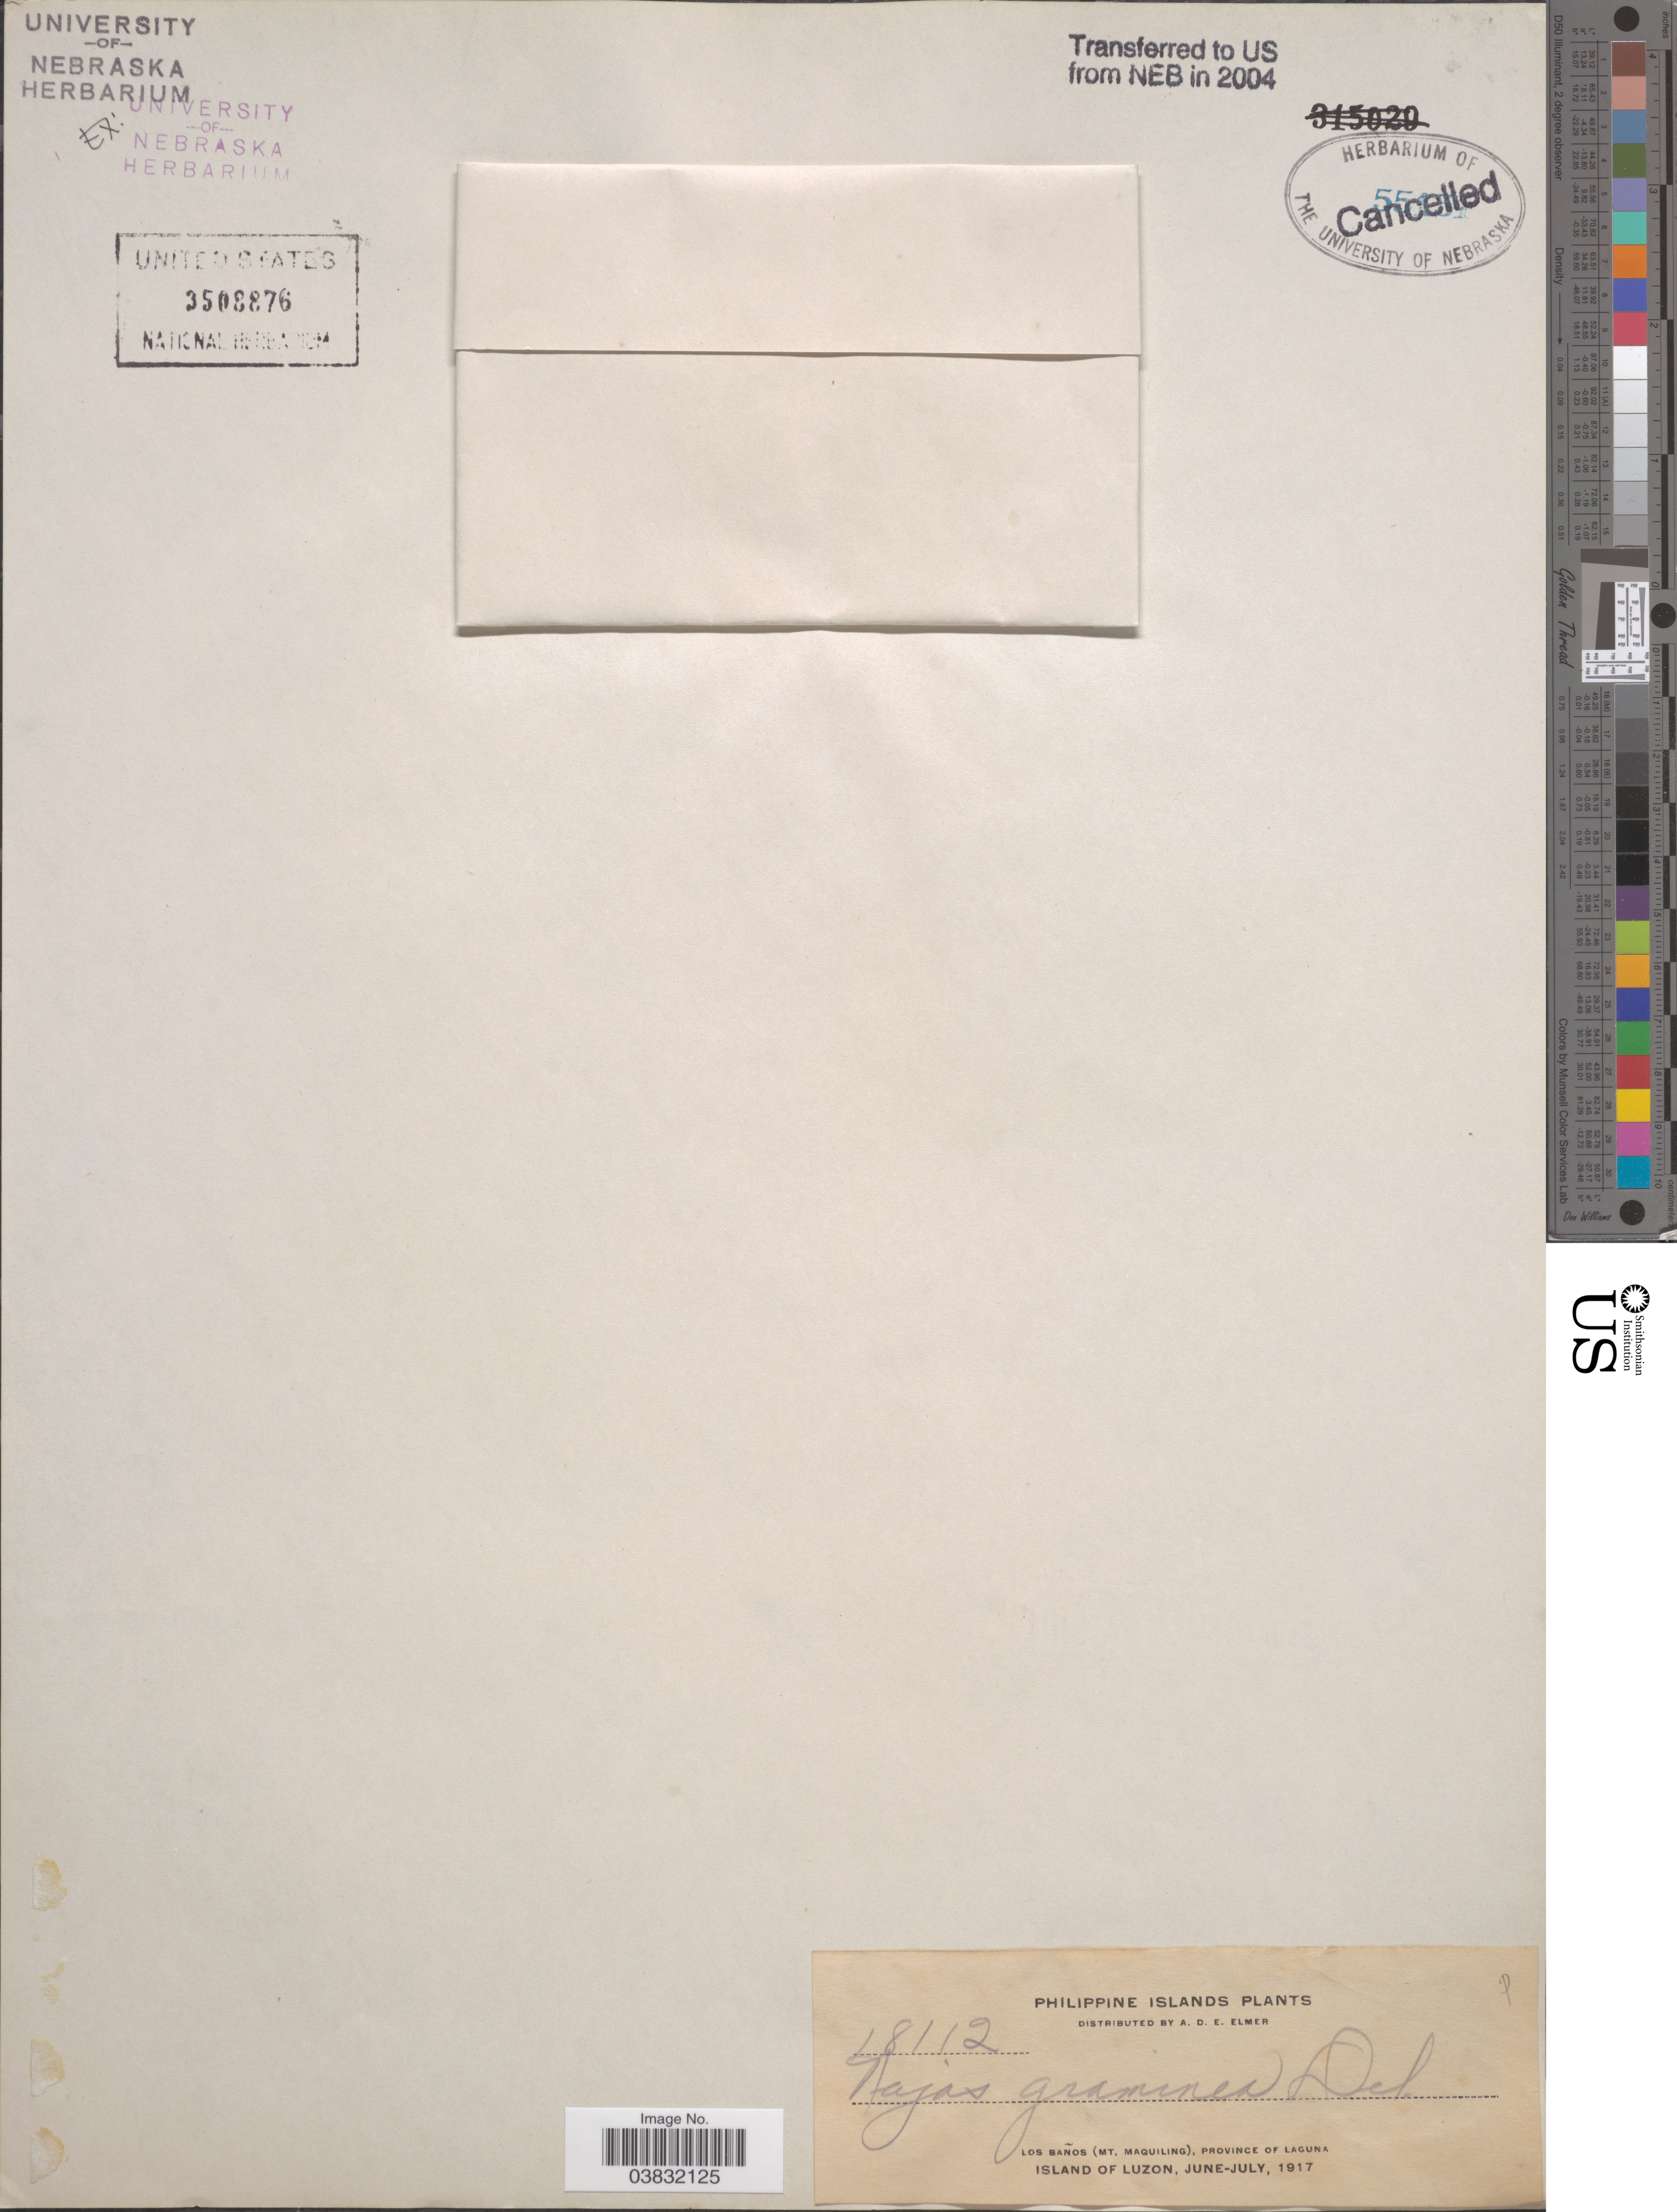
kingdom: Plantae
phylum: Tracheophyta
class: Liliopsida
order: Alismatales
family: Hydrocharitaceae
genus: Najas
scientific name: Najas graminea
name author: Delile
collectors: A. D. E. Elmer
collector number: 18112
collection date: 1917-06/1917-07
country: Philippines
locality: Los Baños (Mt. Maquiling), Province of Laguna. Island of Luzon.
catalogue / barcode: US 3508876